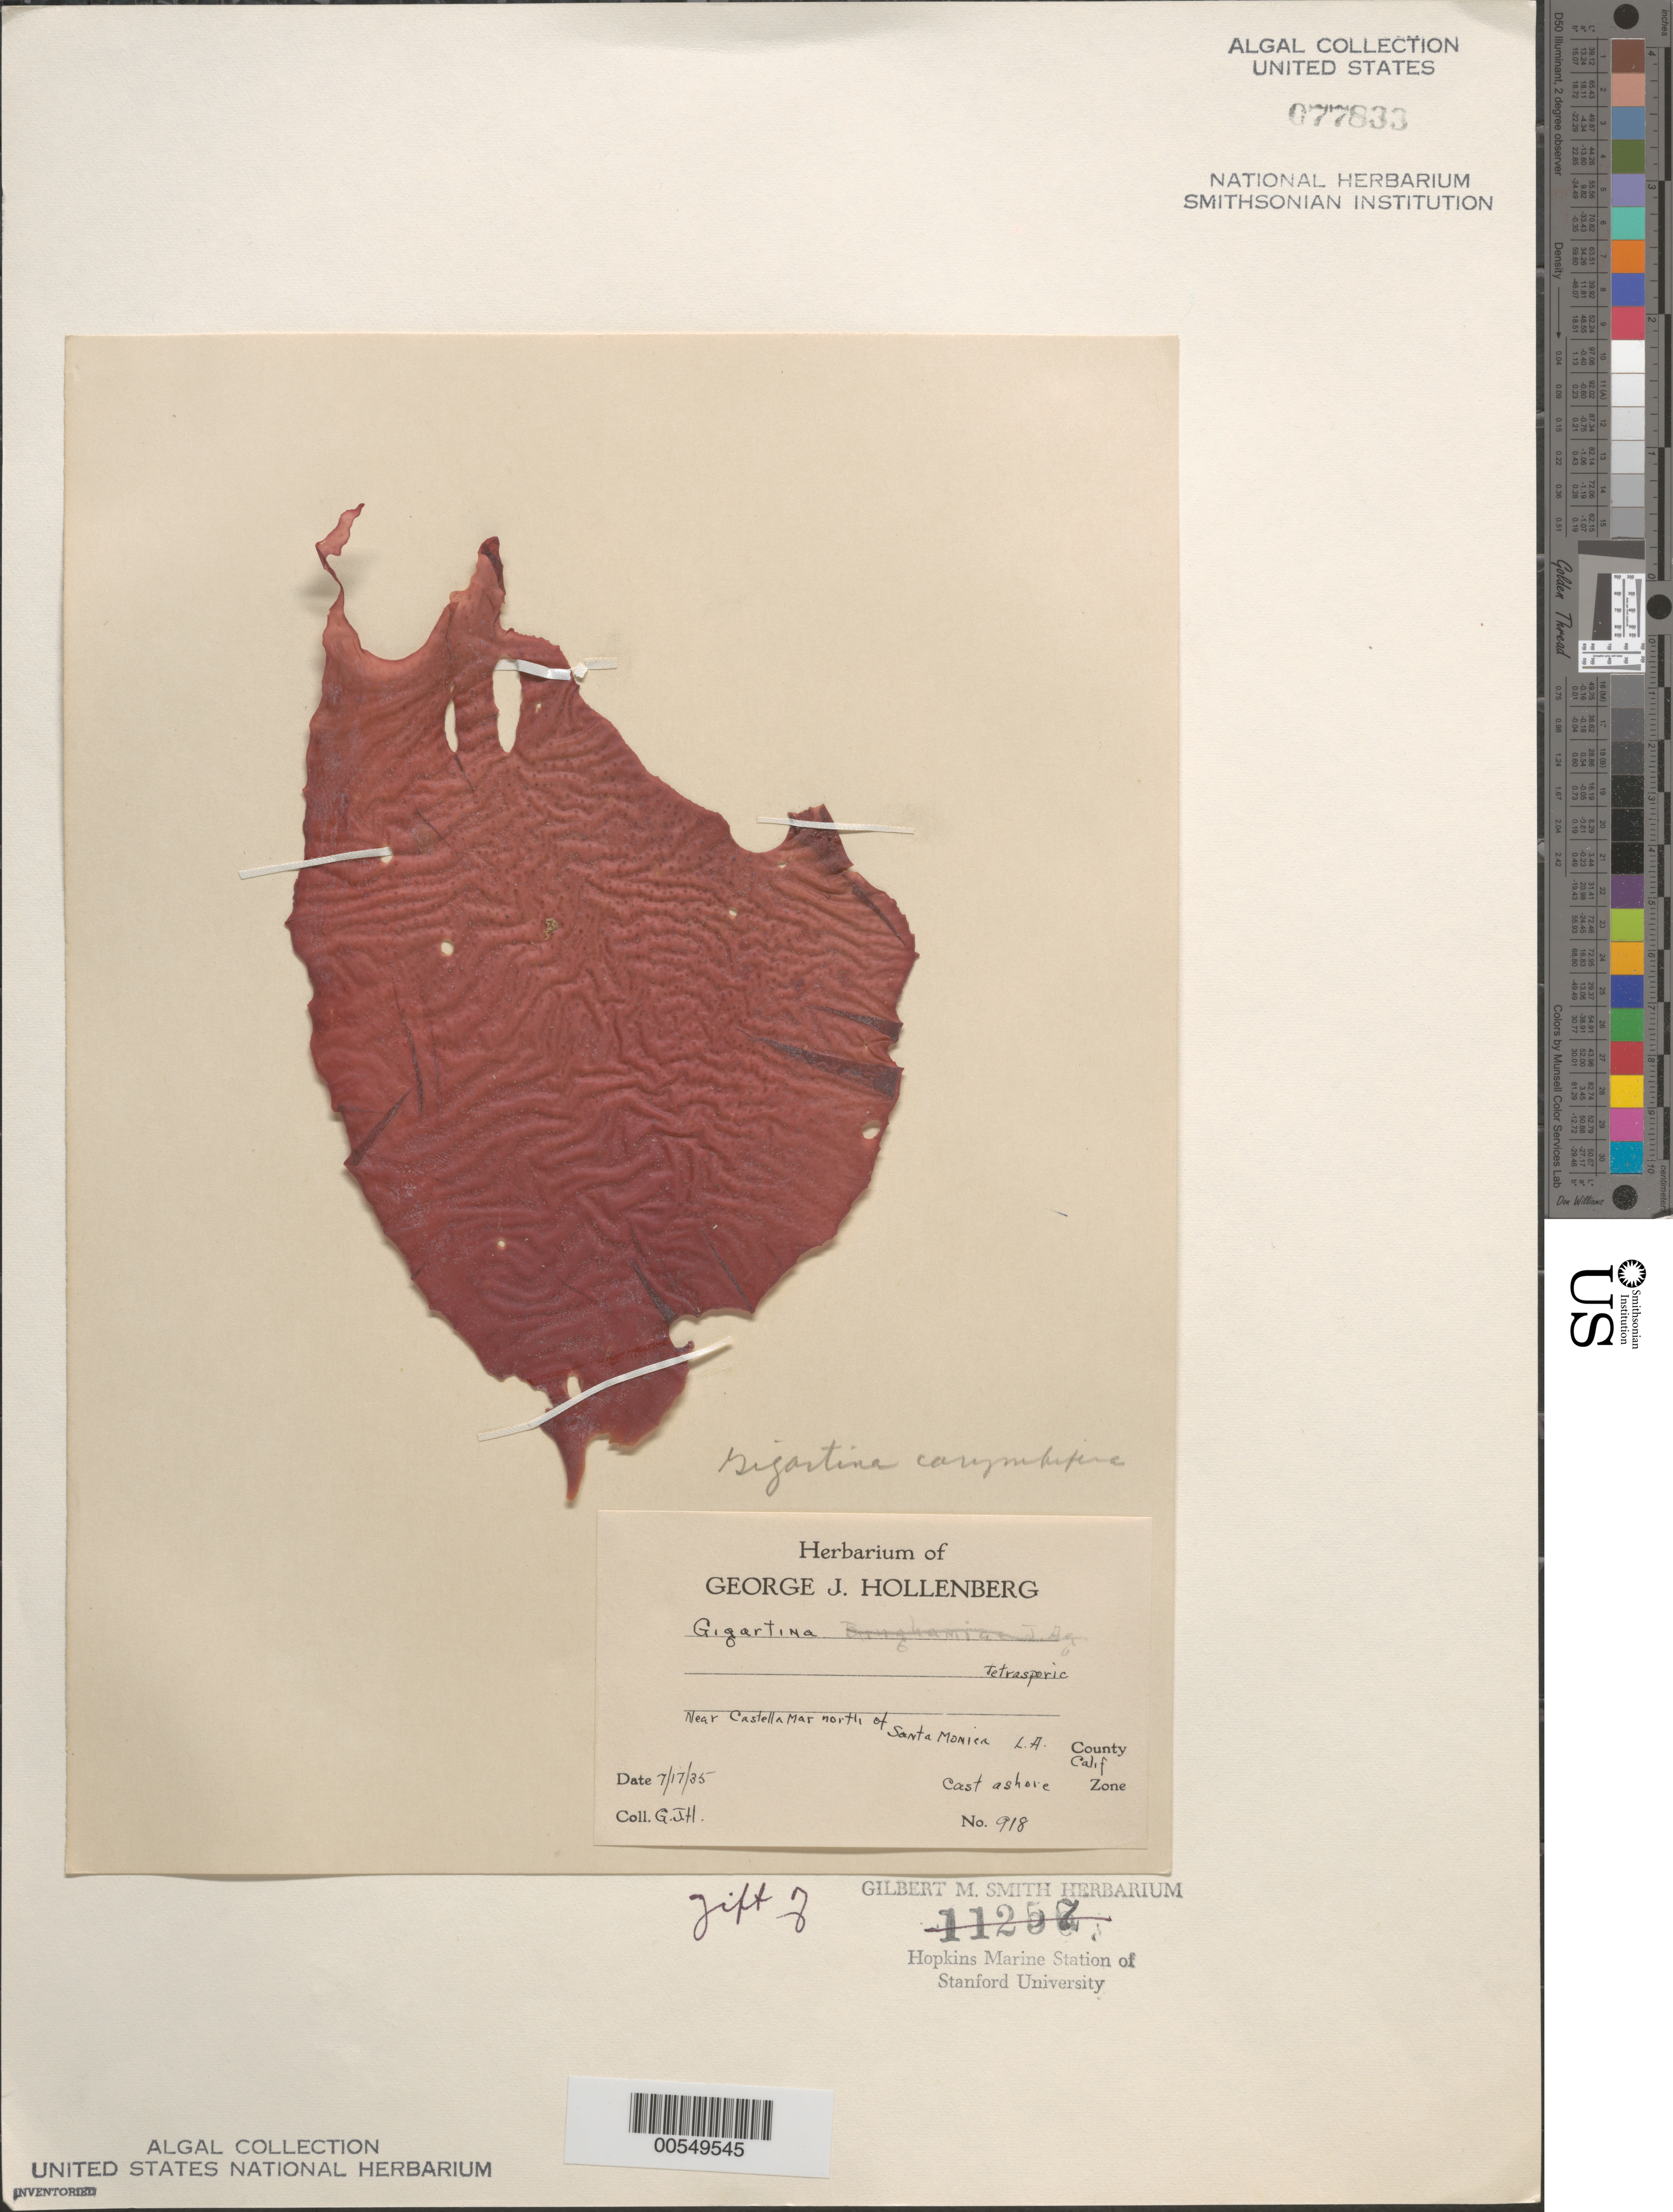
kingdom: Plantae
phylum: Rhodophyta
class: Florideophyceae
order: Gigartinales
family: Gigartinaceae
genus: Chondracanthus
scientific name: Chondracanthus corymbiferus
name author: (Kütz.) Guiry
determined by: Algae name updating Project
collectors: G. Hollenberg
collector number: GJH 918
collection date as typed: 17 Jul 1935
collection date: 1935-07-17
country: United States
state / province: California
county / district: Los Angeles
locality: Near Castle Mar, north of Santa Monica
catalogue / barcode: US 77833